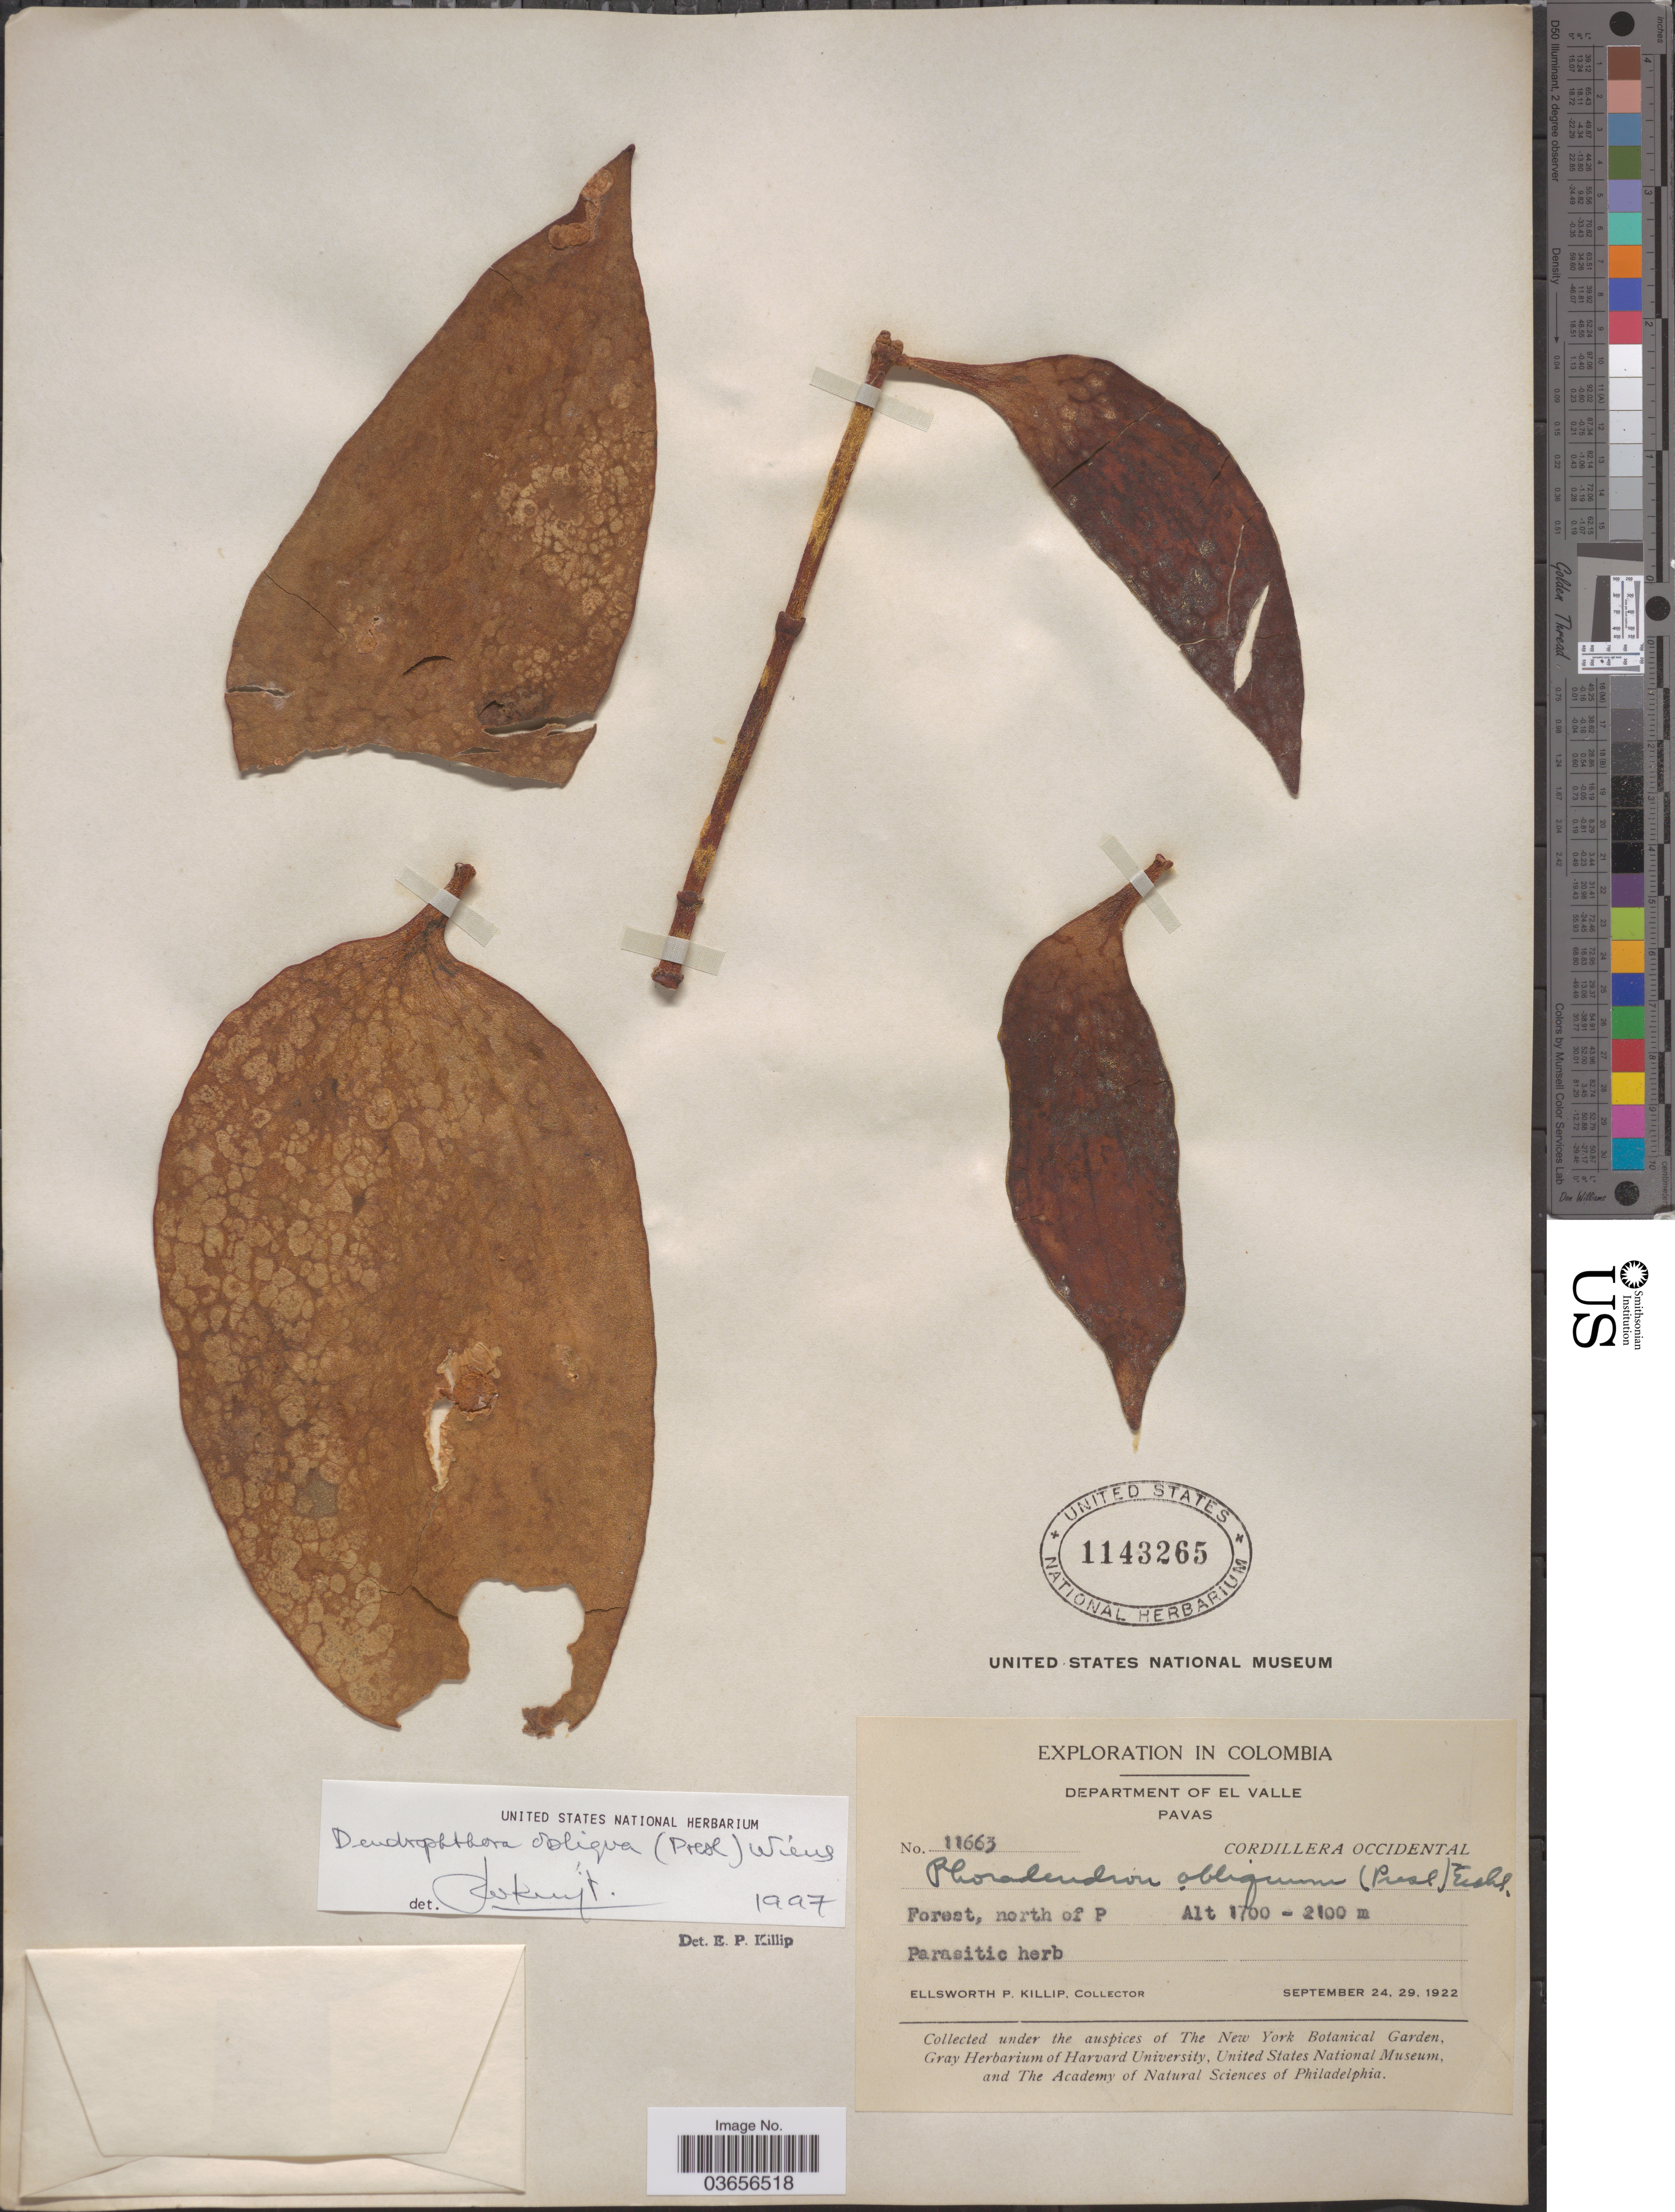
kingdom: Plantae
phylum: Tracheophyta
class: Magnoliopsida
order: Santalales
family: Viscaceae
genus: Dendrophthora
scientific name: Dendrophthora obliqua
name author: (C. Presl) Wiens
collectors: E. P. Killip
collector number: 11663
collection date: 1922-09-24/1922-09-29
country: Colombia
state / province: Valle del Cauca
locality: Department of El Valle, Pavas. Cordillera Occidental. Forest, north of P.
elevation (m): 1700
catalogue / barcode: US 1143265